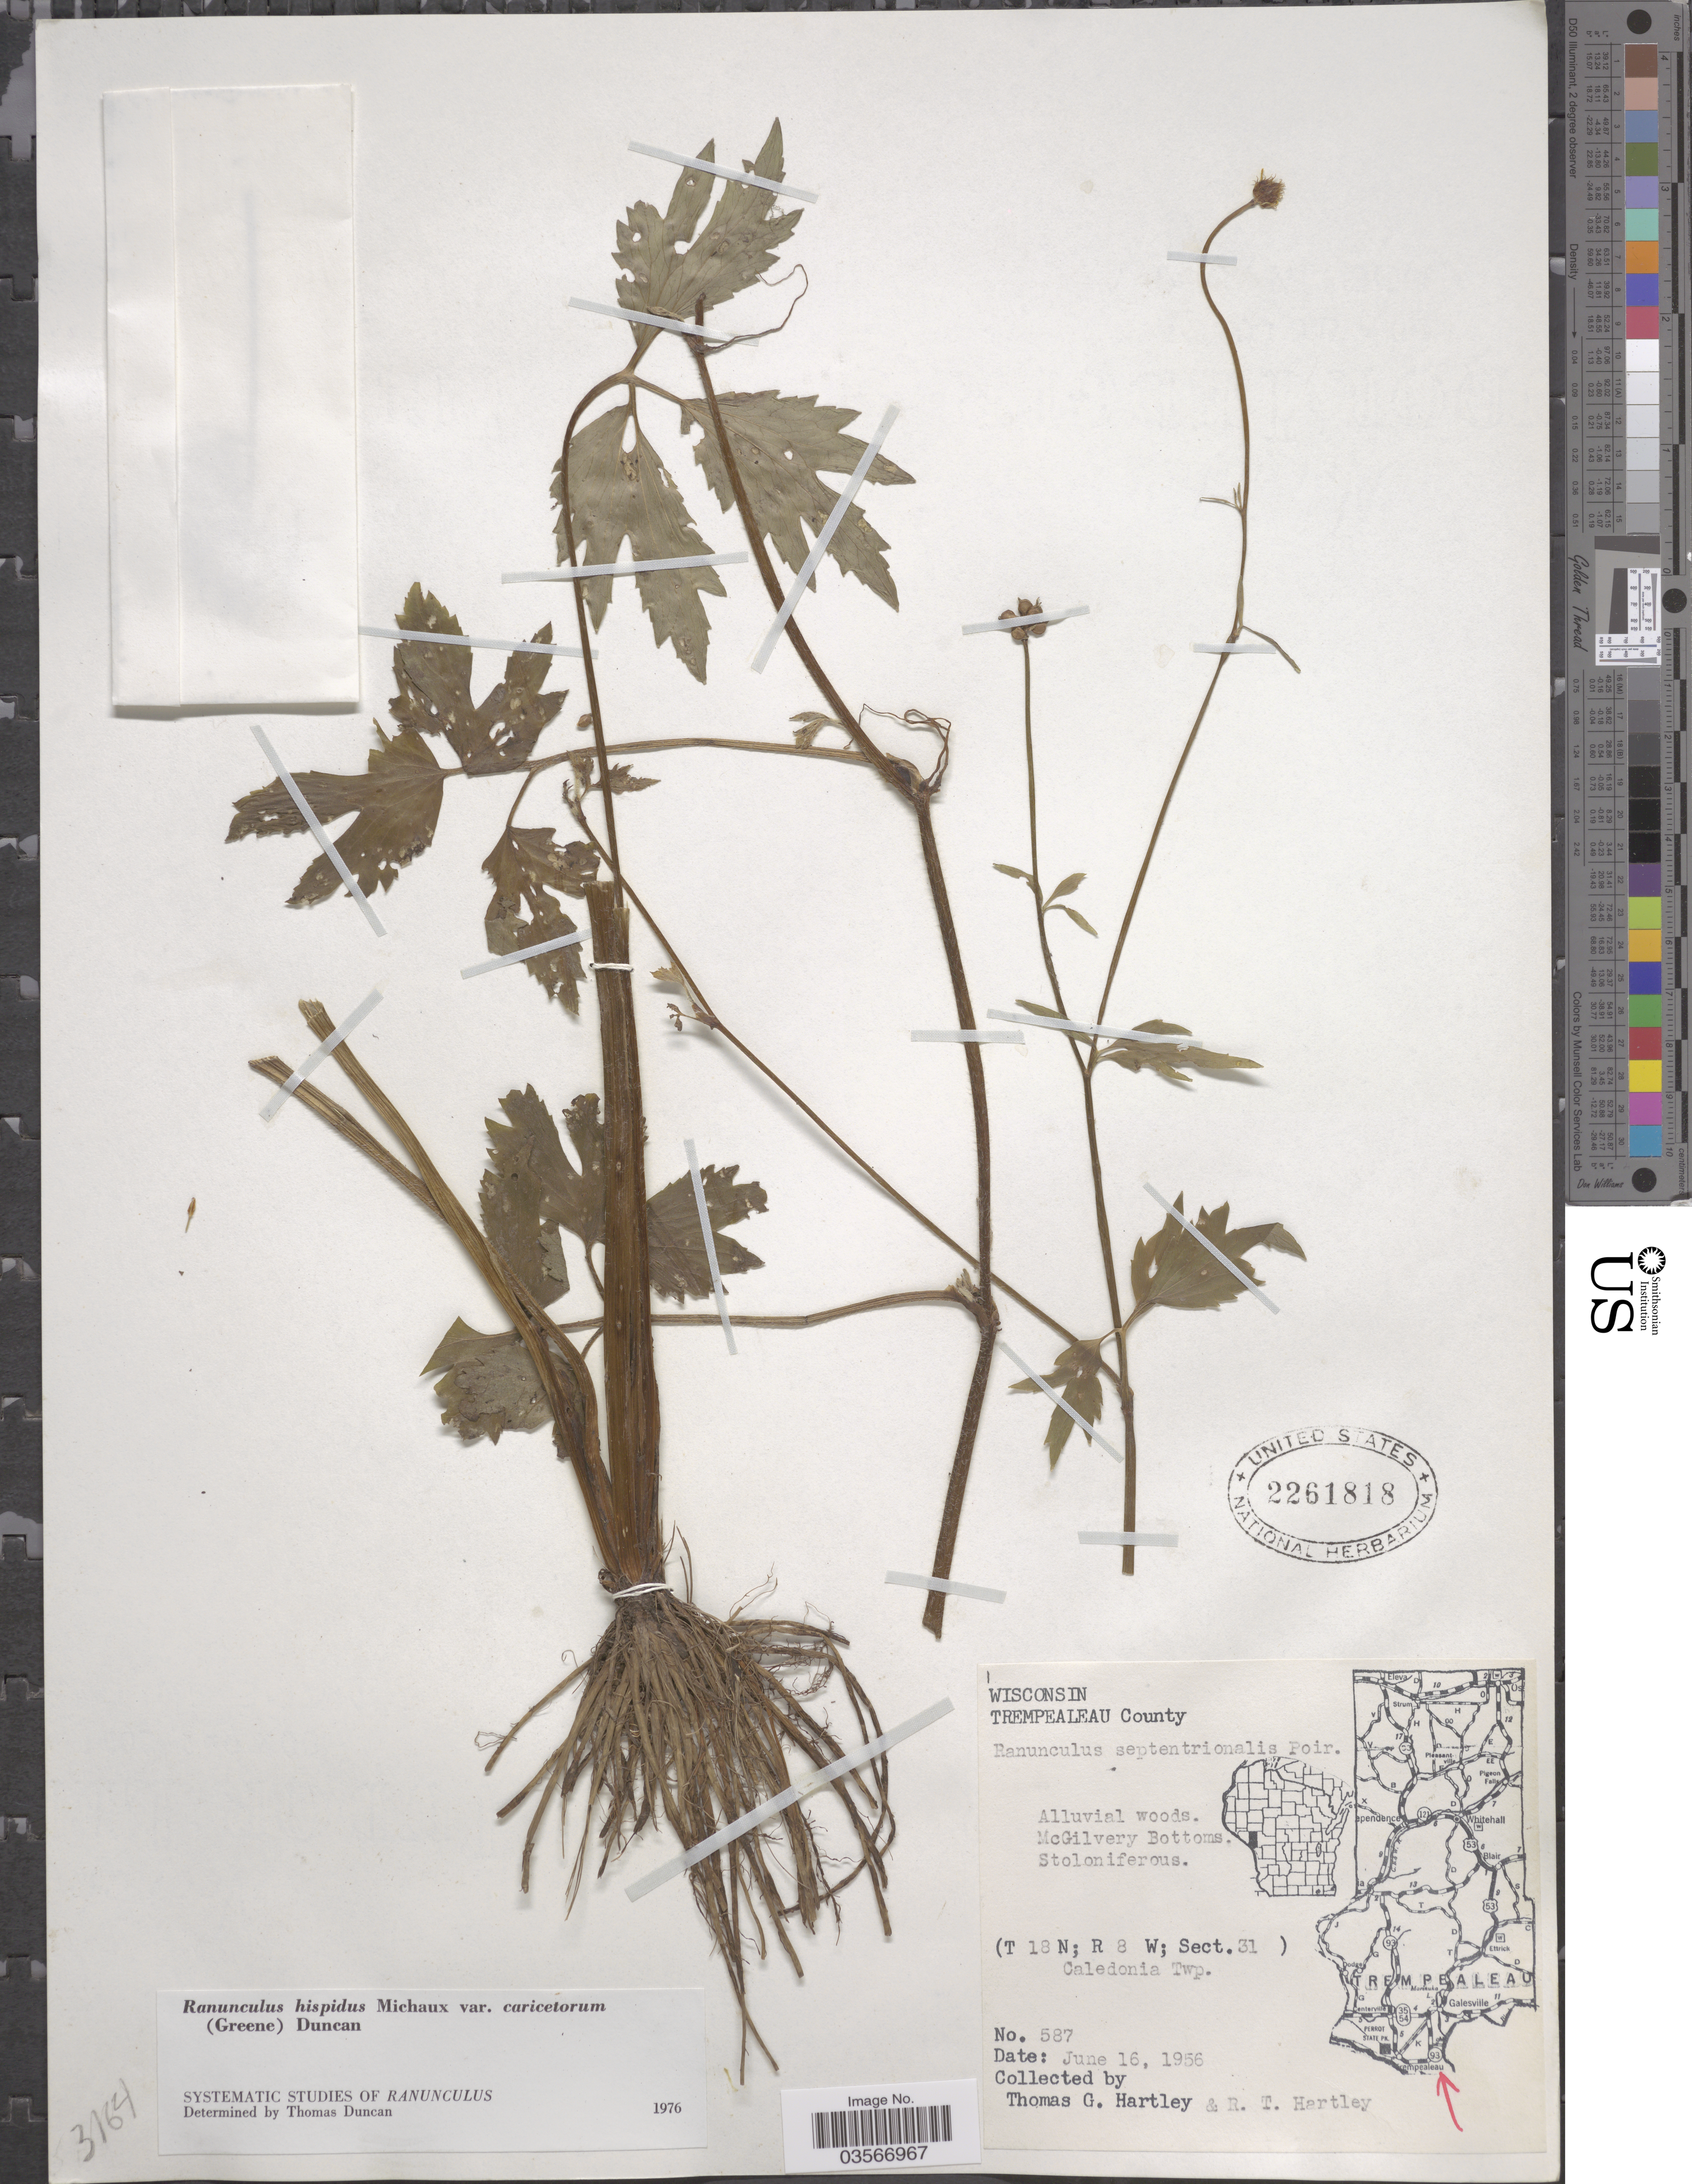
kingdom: Plantae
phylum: Tracheophyta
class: Magnoliopsida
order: Ranunculales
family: Ranunculaceae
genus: Ranunculus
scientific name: Ranunculus hispidus var. caricetorum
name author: Michx.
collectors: T. G. Hartley & R. T. Hartley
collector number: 587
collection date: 1956-06-16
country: United States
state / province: Wisconsin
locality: Trempealeau County. McGilvery Bottoms. (T 18 N; R 8 W; Sect. 31). Caledonia Twp.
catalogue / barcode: US 2261818